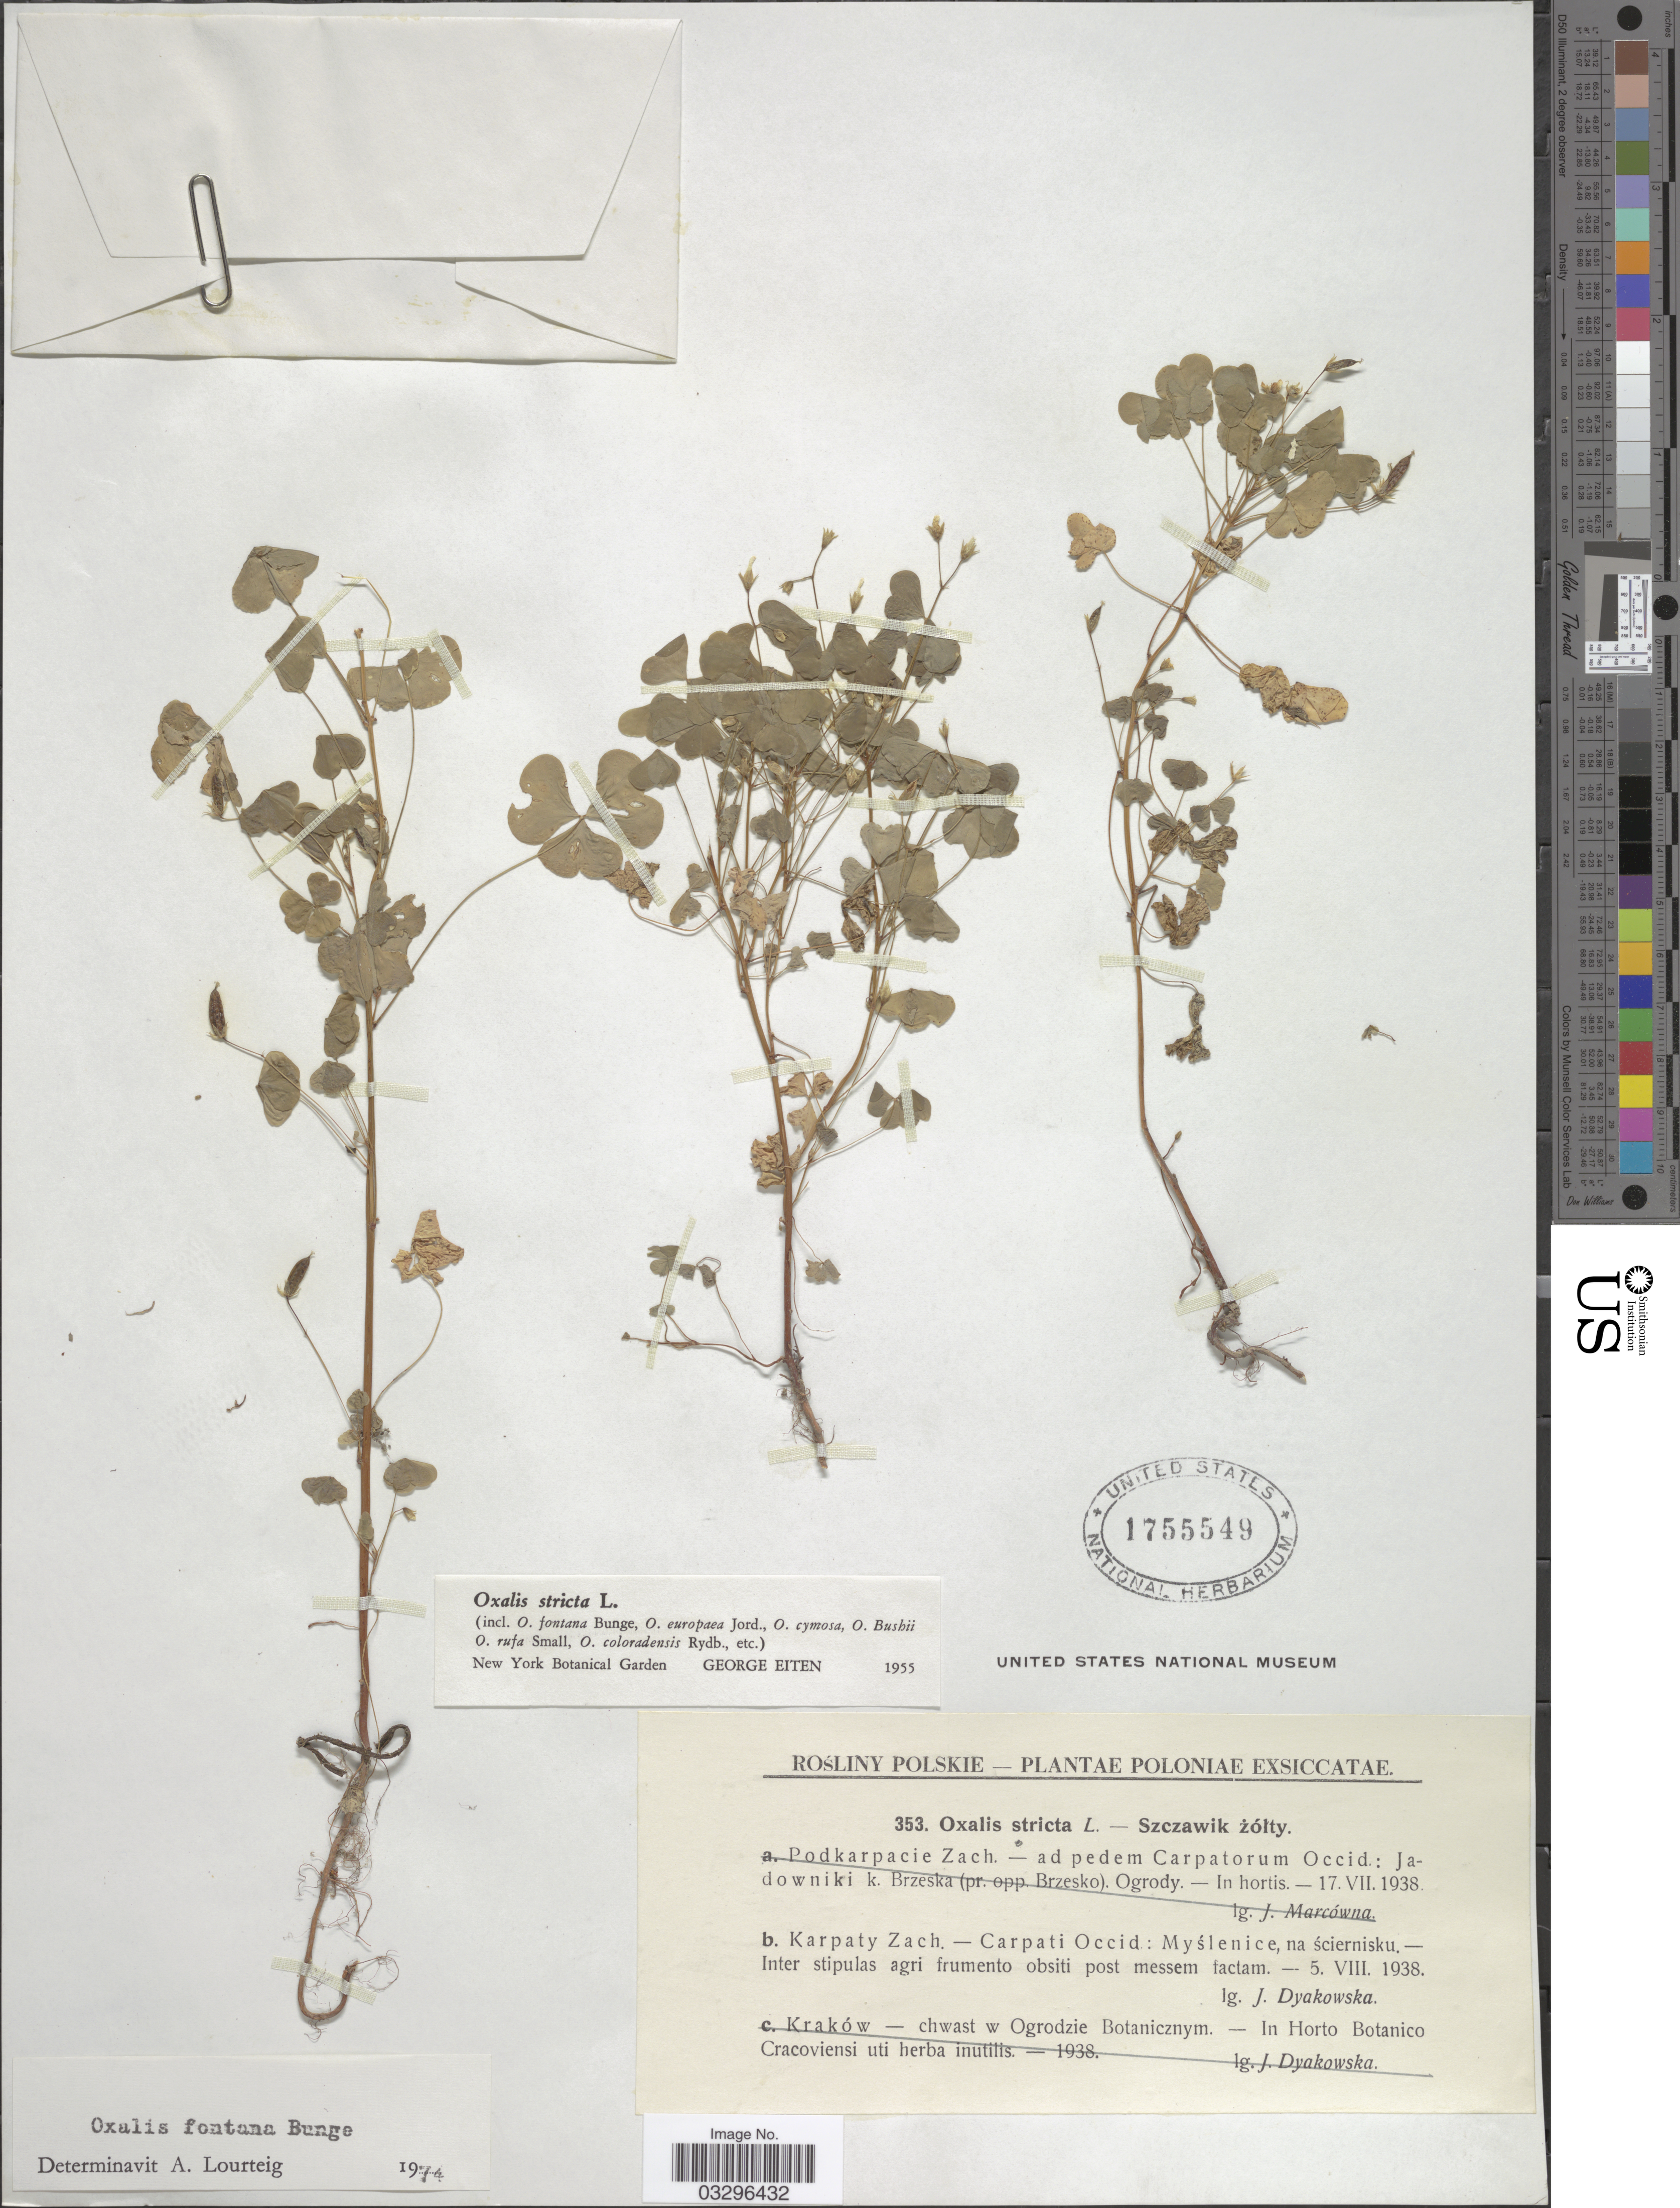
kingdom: Plantae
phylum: Tracheophyta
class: Magnoliopsida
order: Oxalidales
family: Oxalidaceae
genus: Oxalis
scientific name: Oxalis fontana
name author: Bunge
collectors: J. Dyakowska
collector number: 353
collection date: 1938-08-05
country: Poland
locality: Karpaty Zach. - Carpati Occid.: Myslenice, na sciernisku.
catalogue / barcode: US 1755549